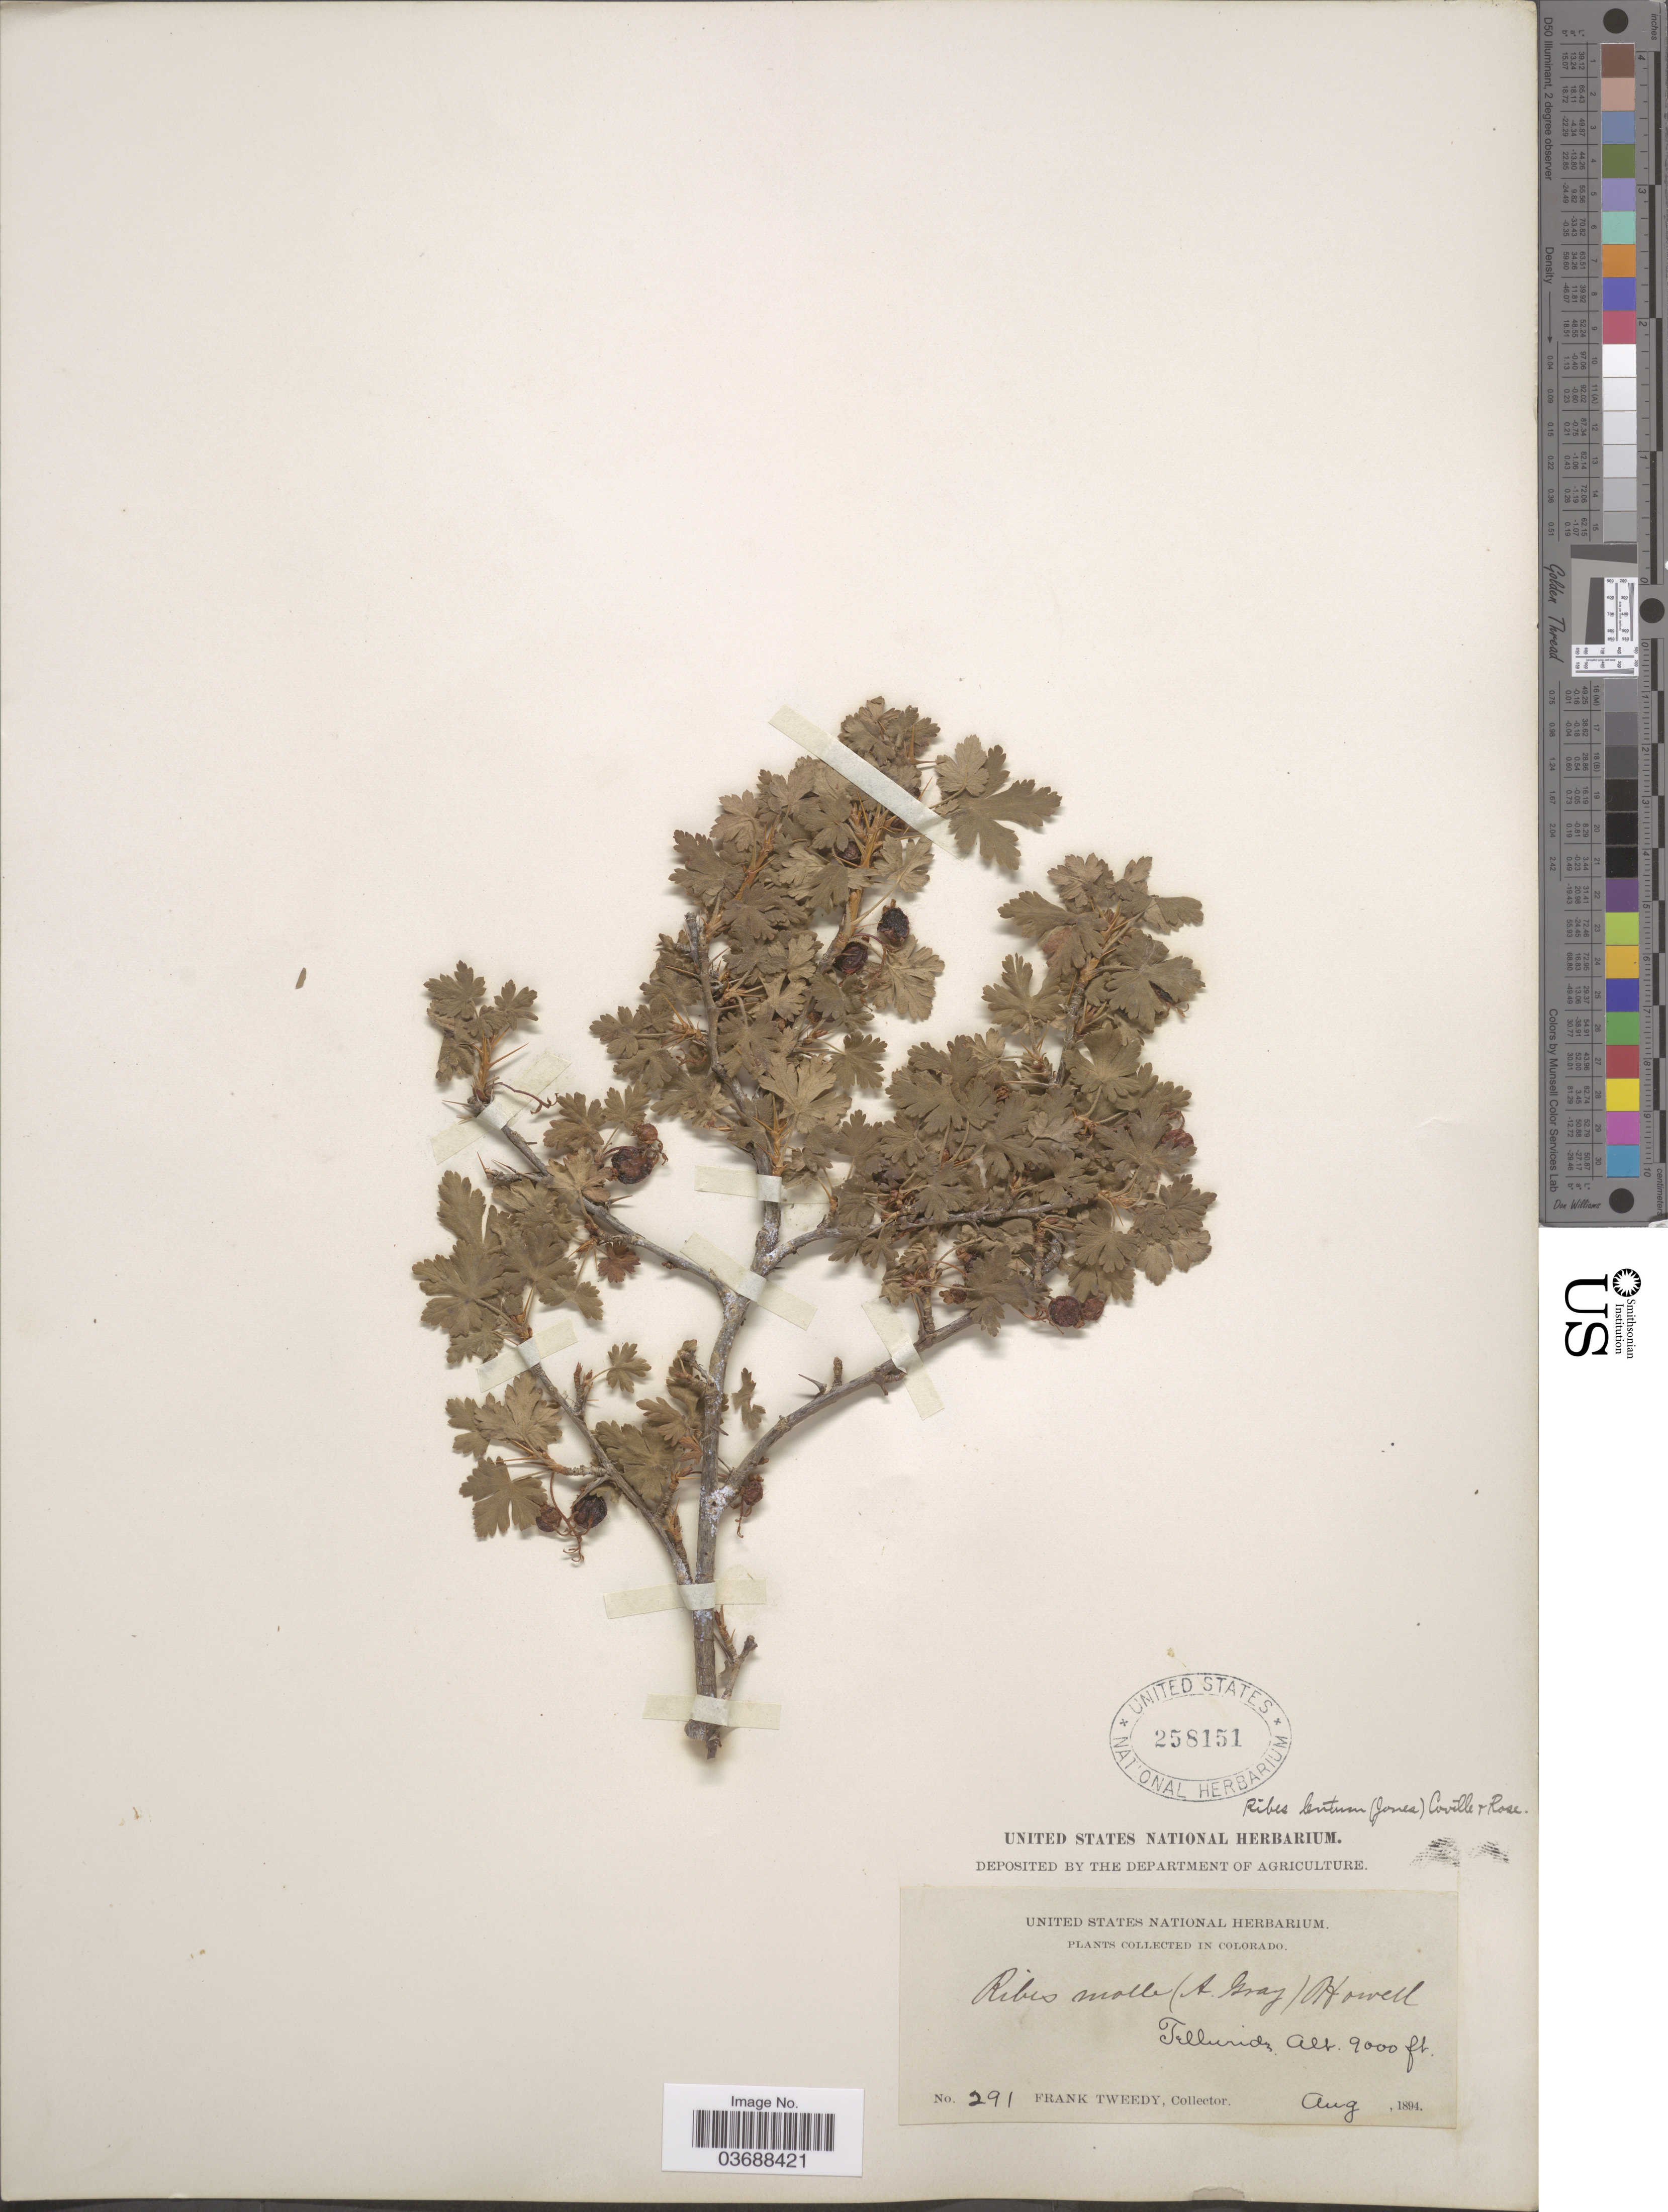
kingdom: Plantae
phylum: Tracheophyta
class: Magnoliopsida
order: Saxifragales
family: Grossulariaceae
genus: Ribes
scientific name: Ribes montigenum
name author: McClatchie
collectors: F. Tweedy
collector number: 291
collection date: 1894-08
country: United States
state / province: Colorado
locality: Telluride.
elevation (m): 2743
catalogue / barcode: US 258151